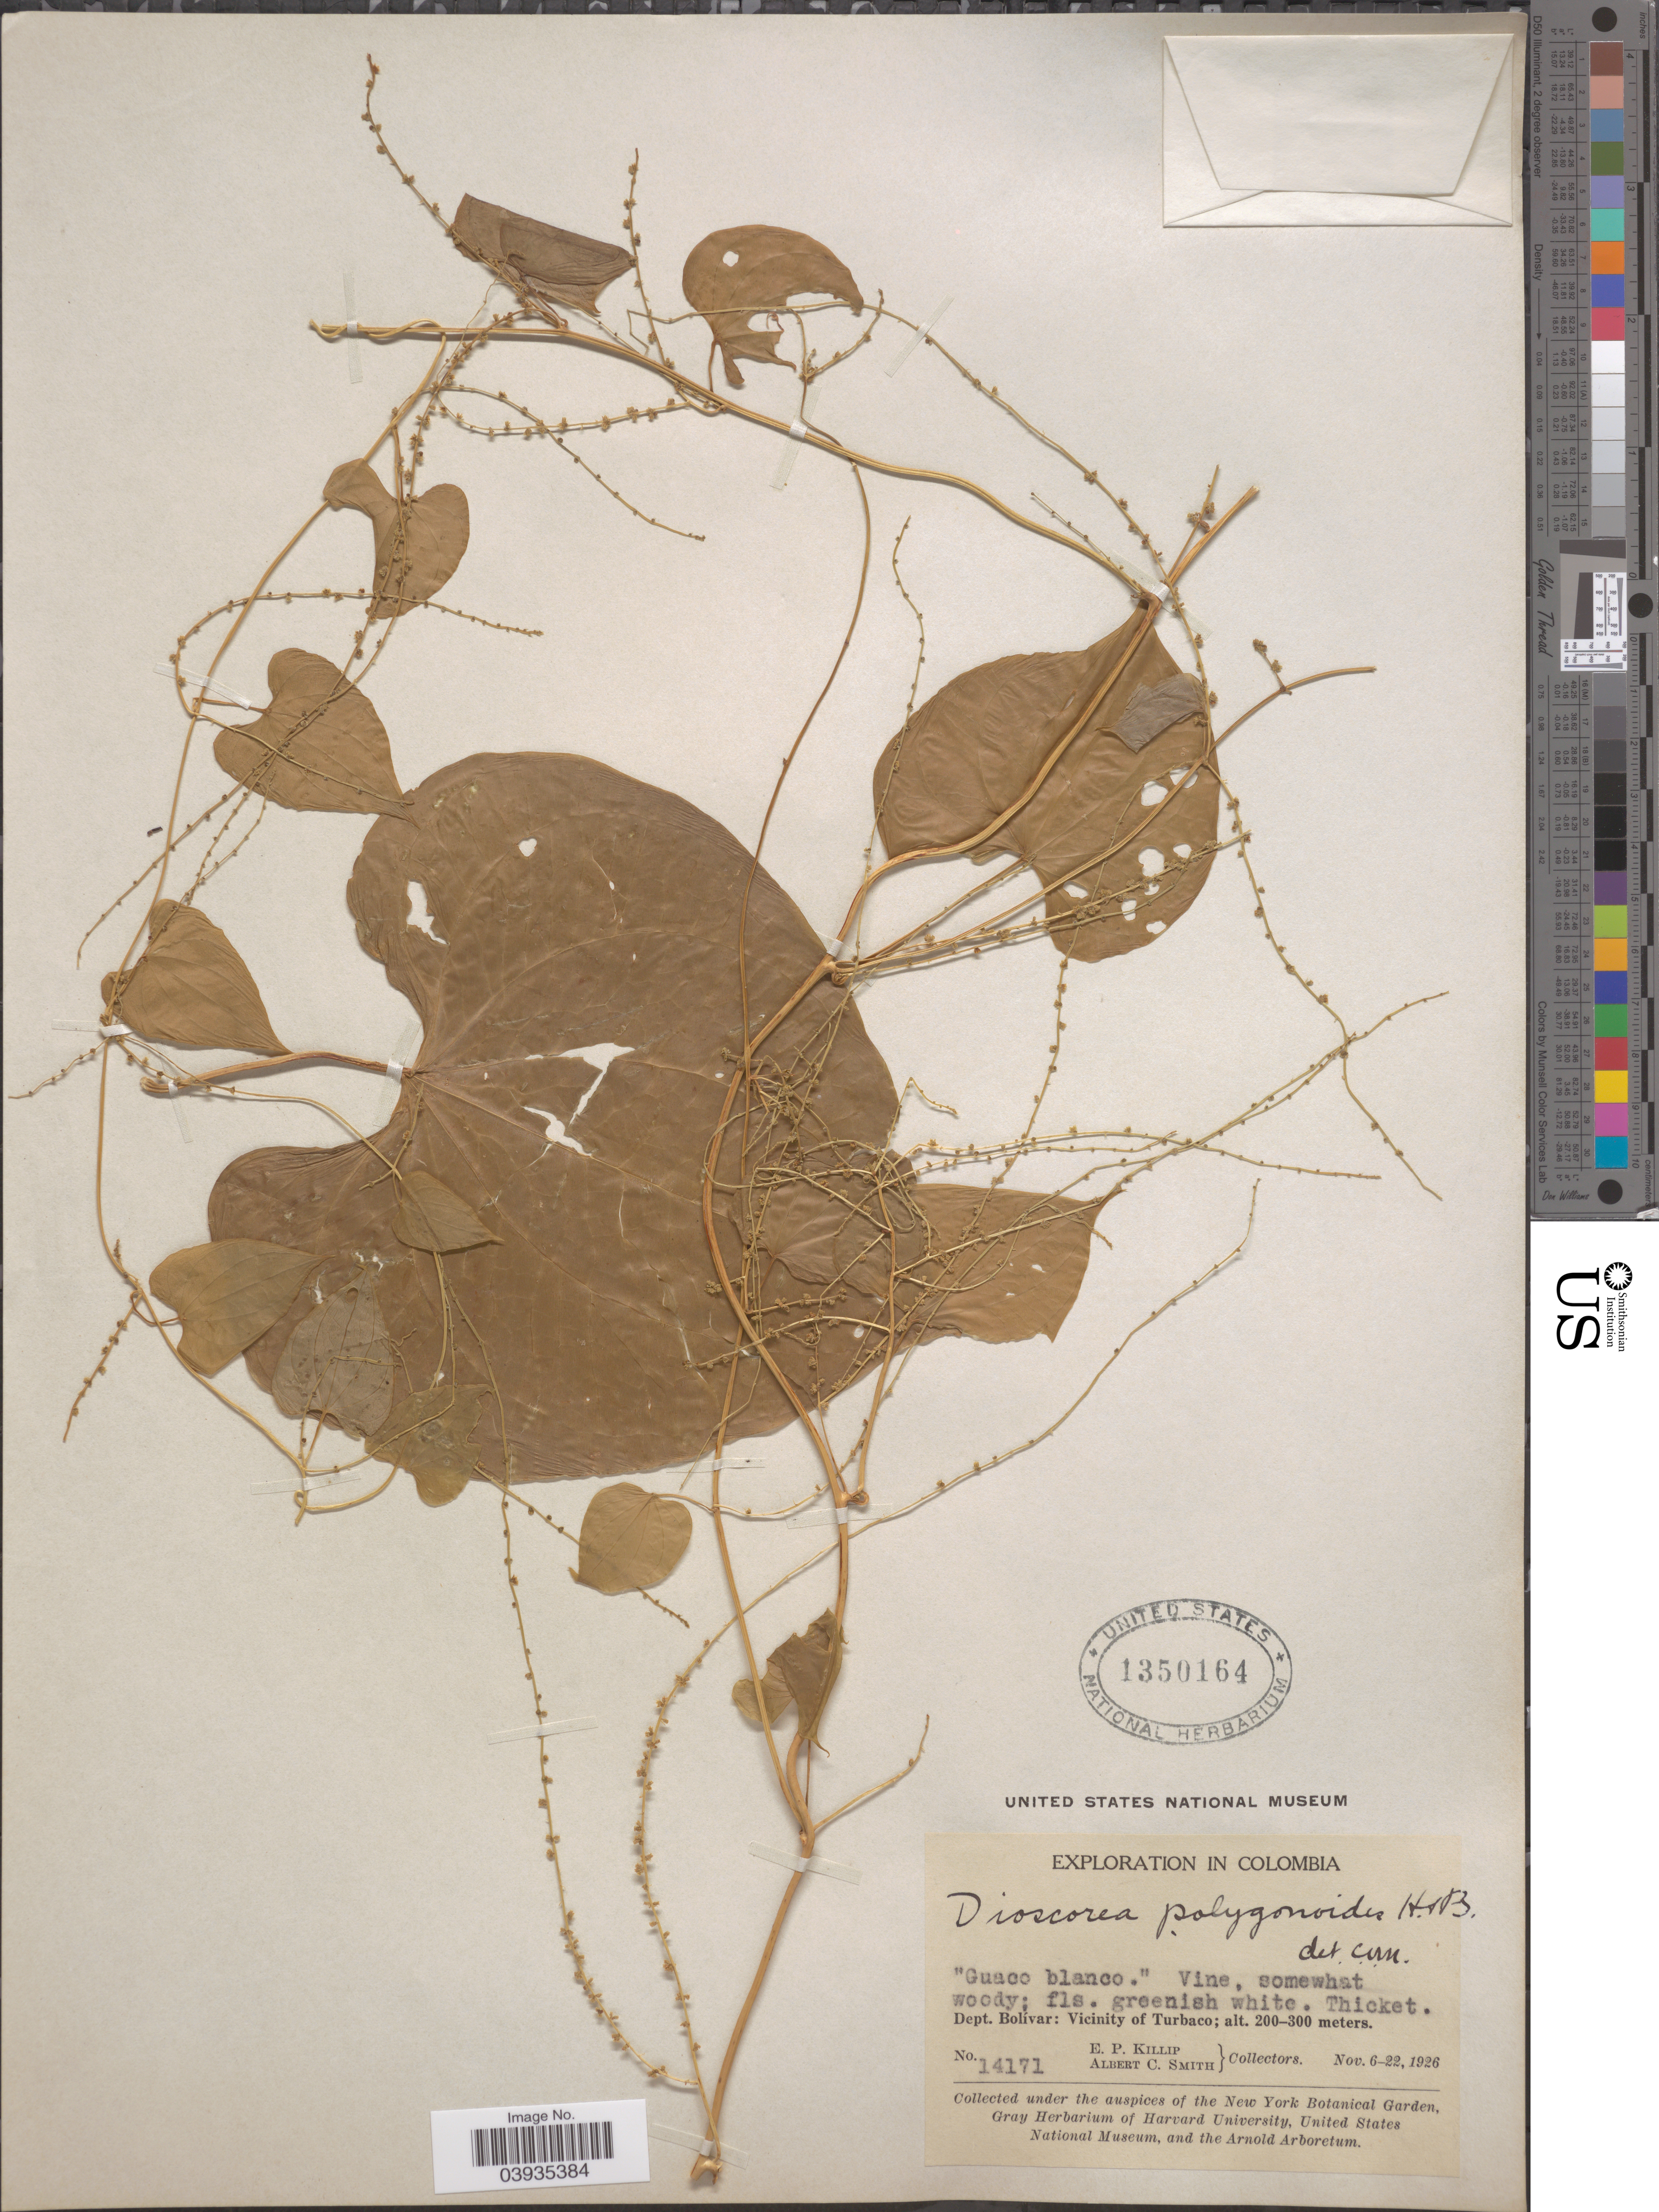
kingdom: Plantae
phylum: Tracheophyta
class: Liliopsida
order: Dioscoreales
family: Dioscoreaceae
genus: Dioscorea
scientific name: Dioscorea polygonoides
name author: Humb. & Bonpl. ex Willd.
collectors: E. P. Killip & A. C. Smith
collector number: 14171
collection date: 1926-11-06/1926-11-22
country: Colombia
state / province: Bolívar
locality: Dept. Bolívar: Vicinity of Turbaco.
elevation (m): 200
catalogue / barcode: US 1350164